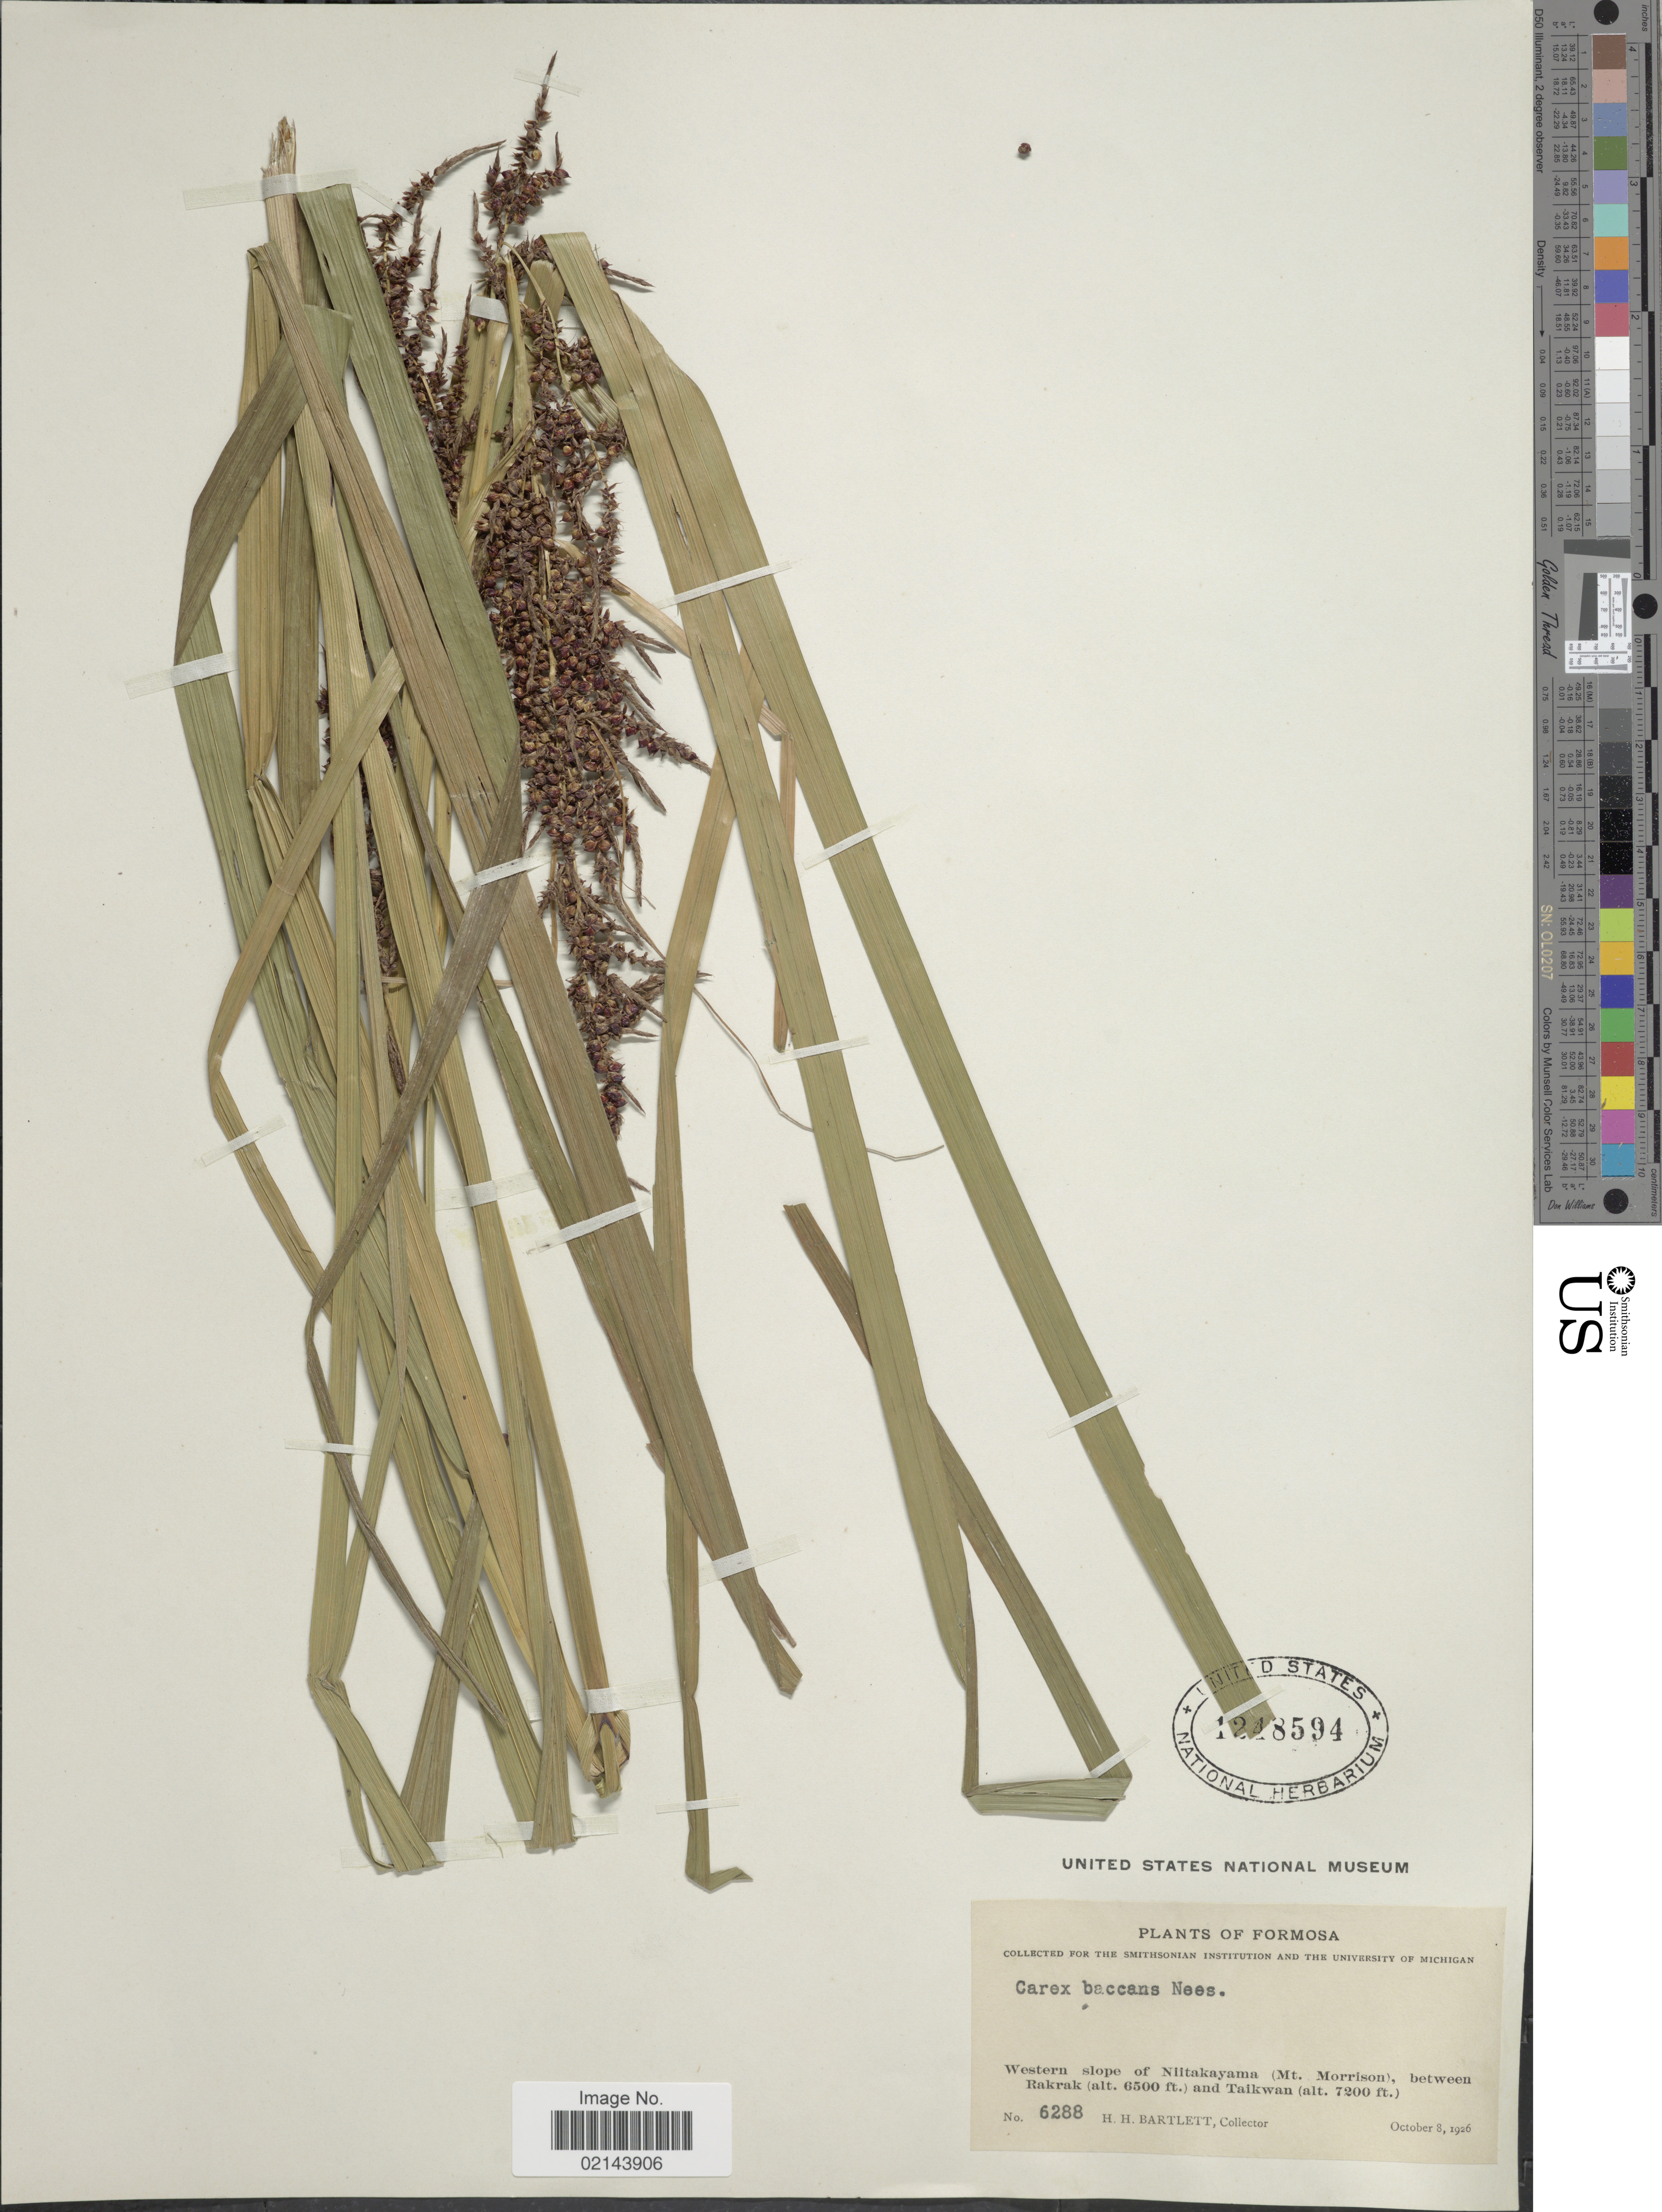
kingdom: Plantae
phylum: Tracheophyta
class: Liliopsida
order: Poales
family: Cyperaceae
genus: Carex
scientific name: Carex baccans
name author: Nees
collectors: H. H. Bartlett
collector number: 6288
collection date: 1926-10-08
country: Taiwan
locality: Western slope of Niitakayama (Mt. Morrison), between Rakrak and Taikwan. Formosa.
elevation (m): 1981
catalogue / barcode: US 1248594